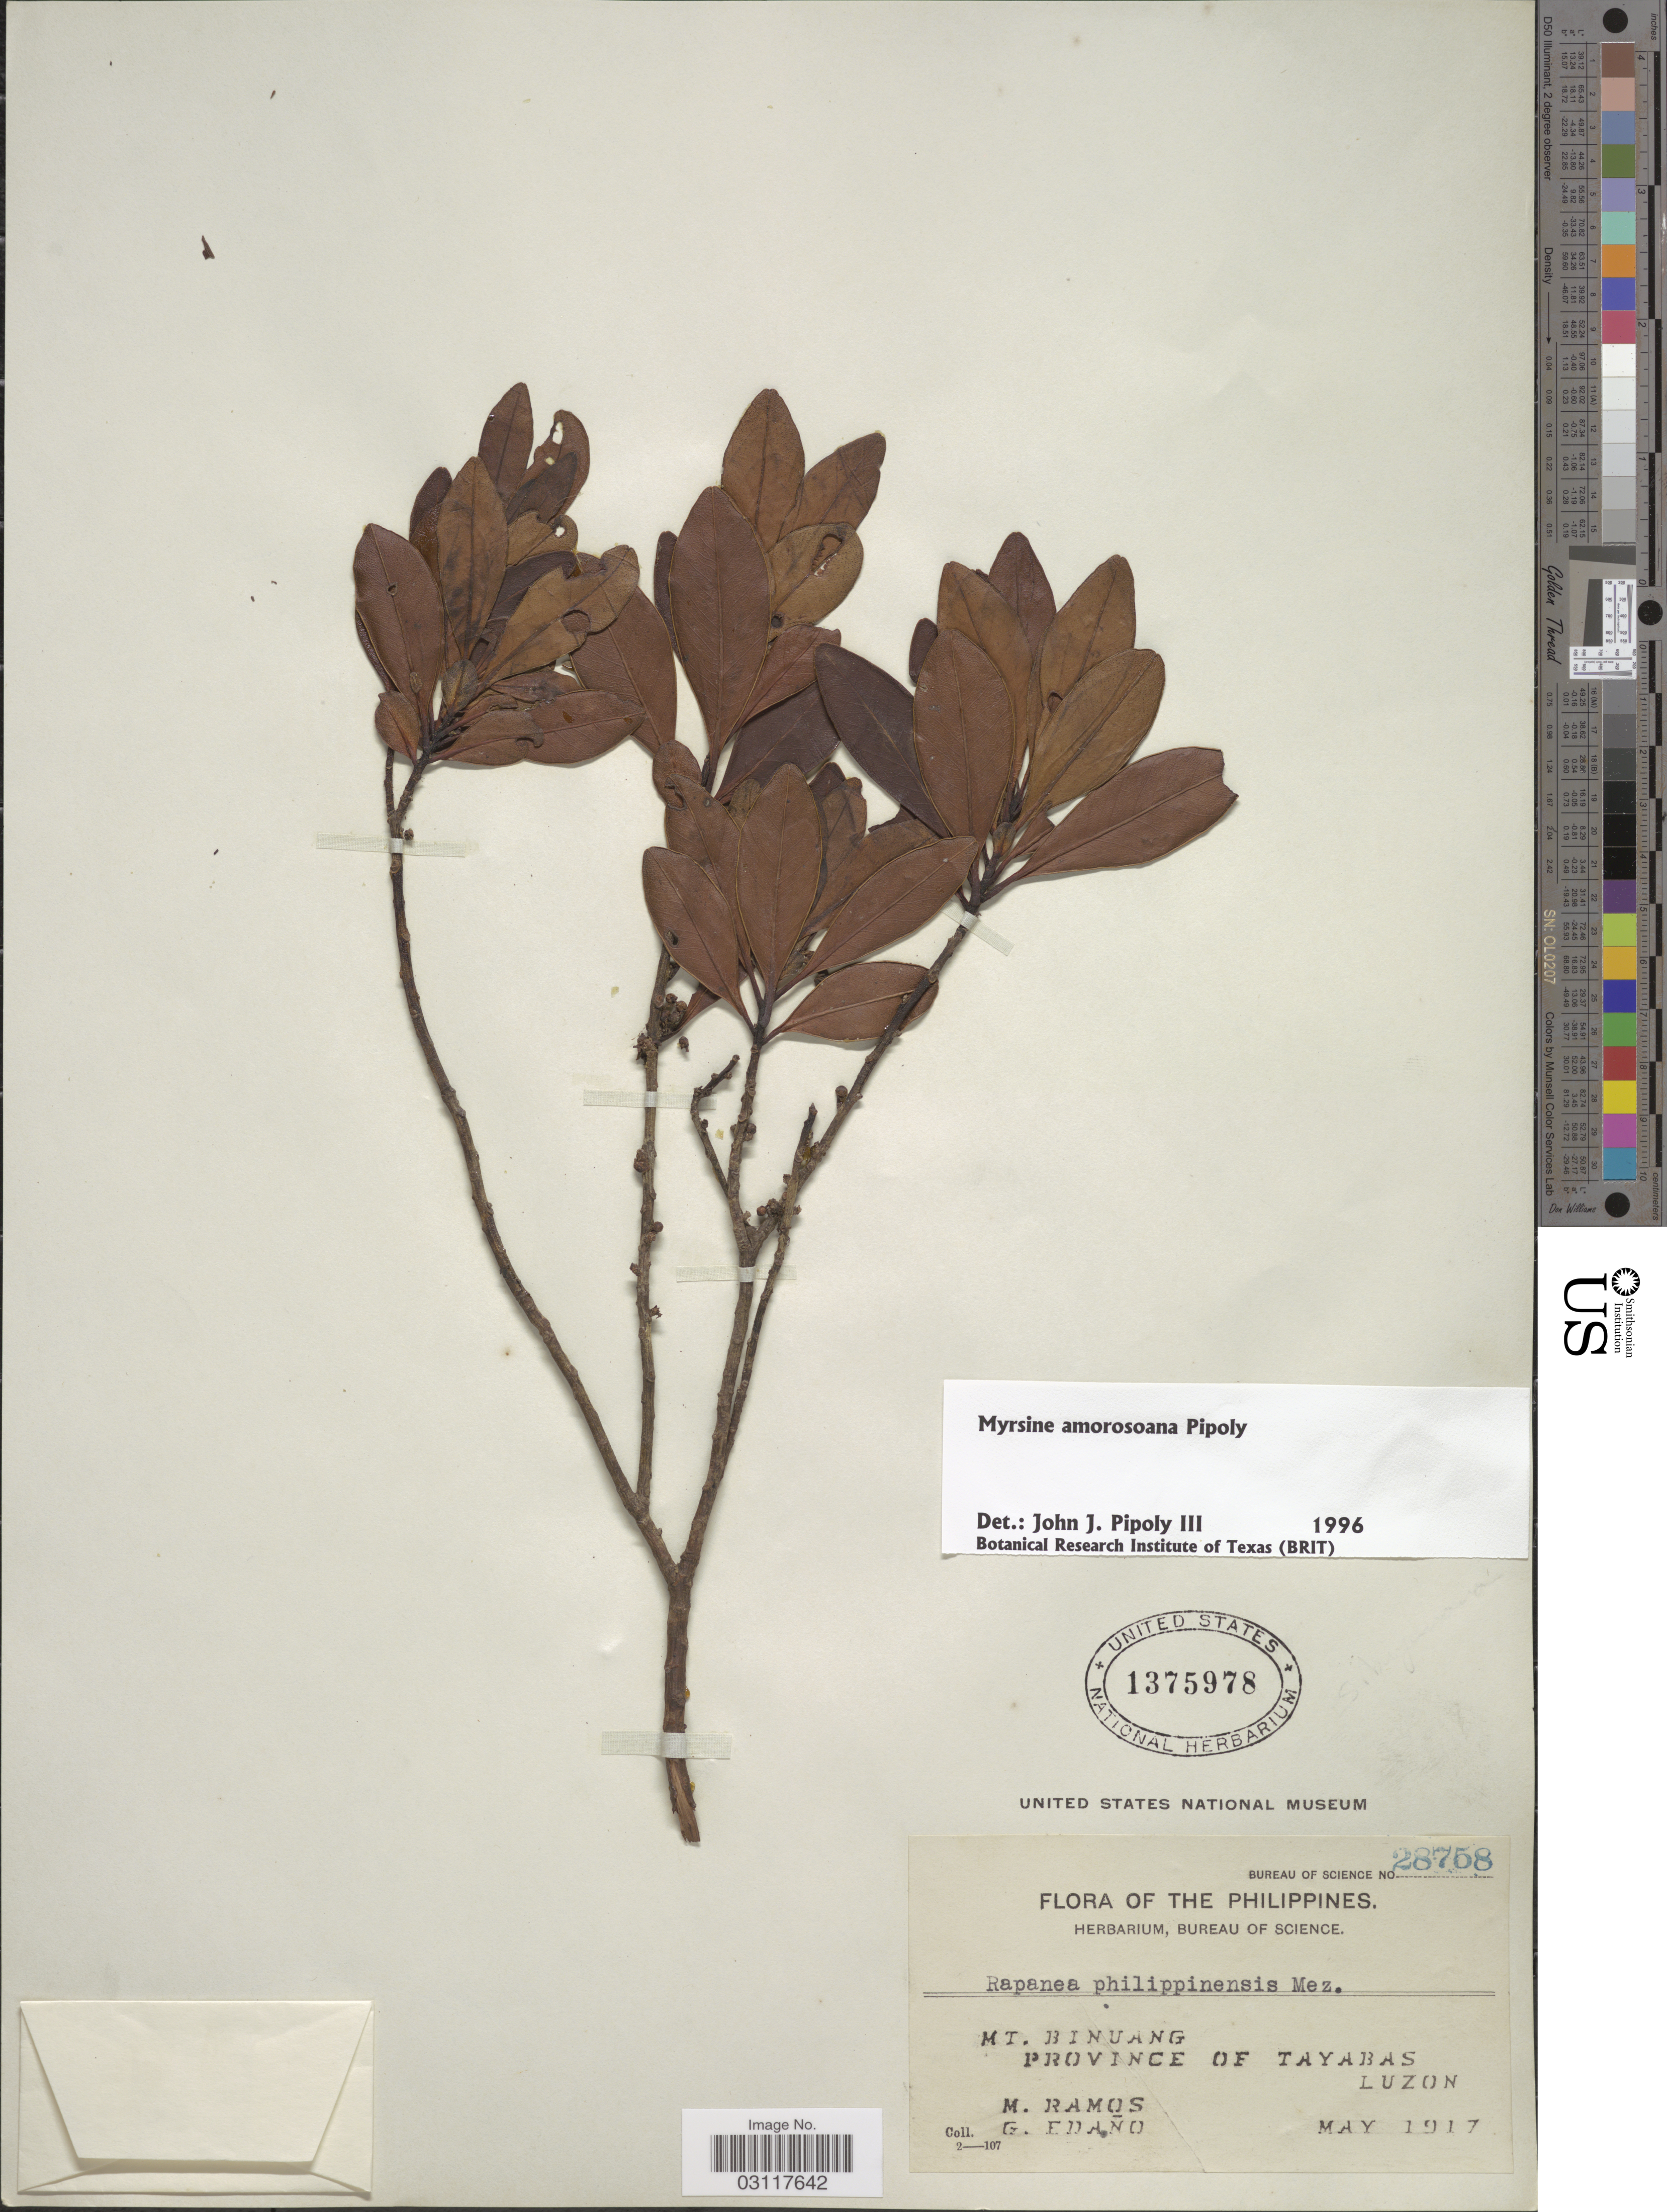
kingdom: Plantae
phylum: Tracheophyta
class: Magnoliopsida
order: Ericales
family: Primulaceae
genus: Myrsine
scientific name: Myrsine sp.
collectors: M. Ramos & G. Edaño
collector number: Bureau of Science 28758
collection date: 1917-05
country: Philippines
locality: Mt. Binuang, Province of Tayabas, Luzon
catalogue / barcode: US 1375978